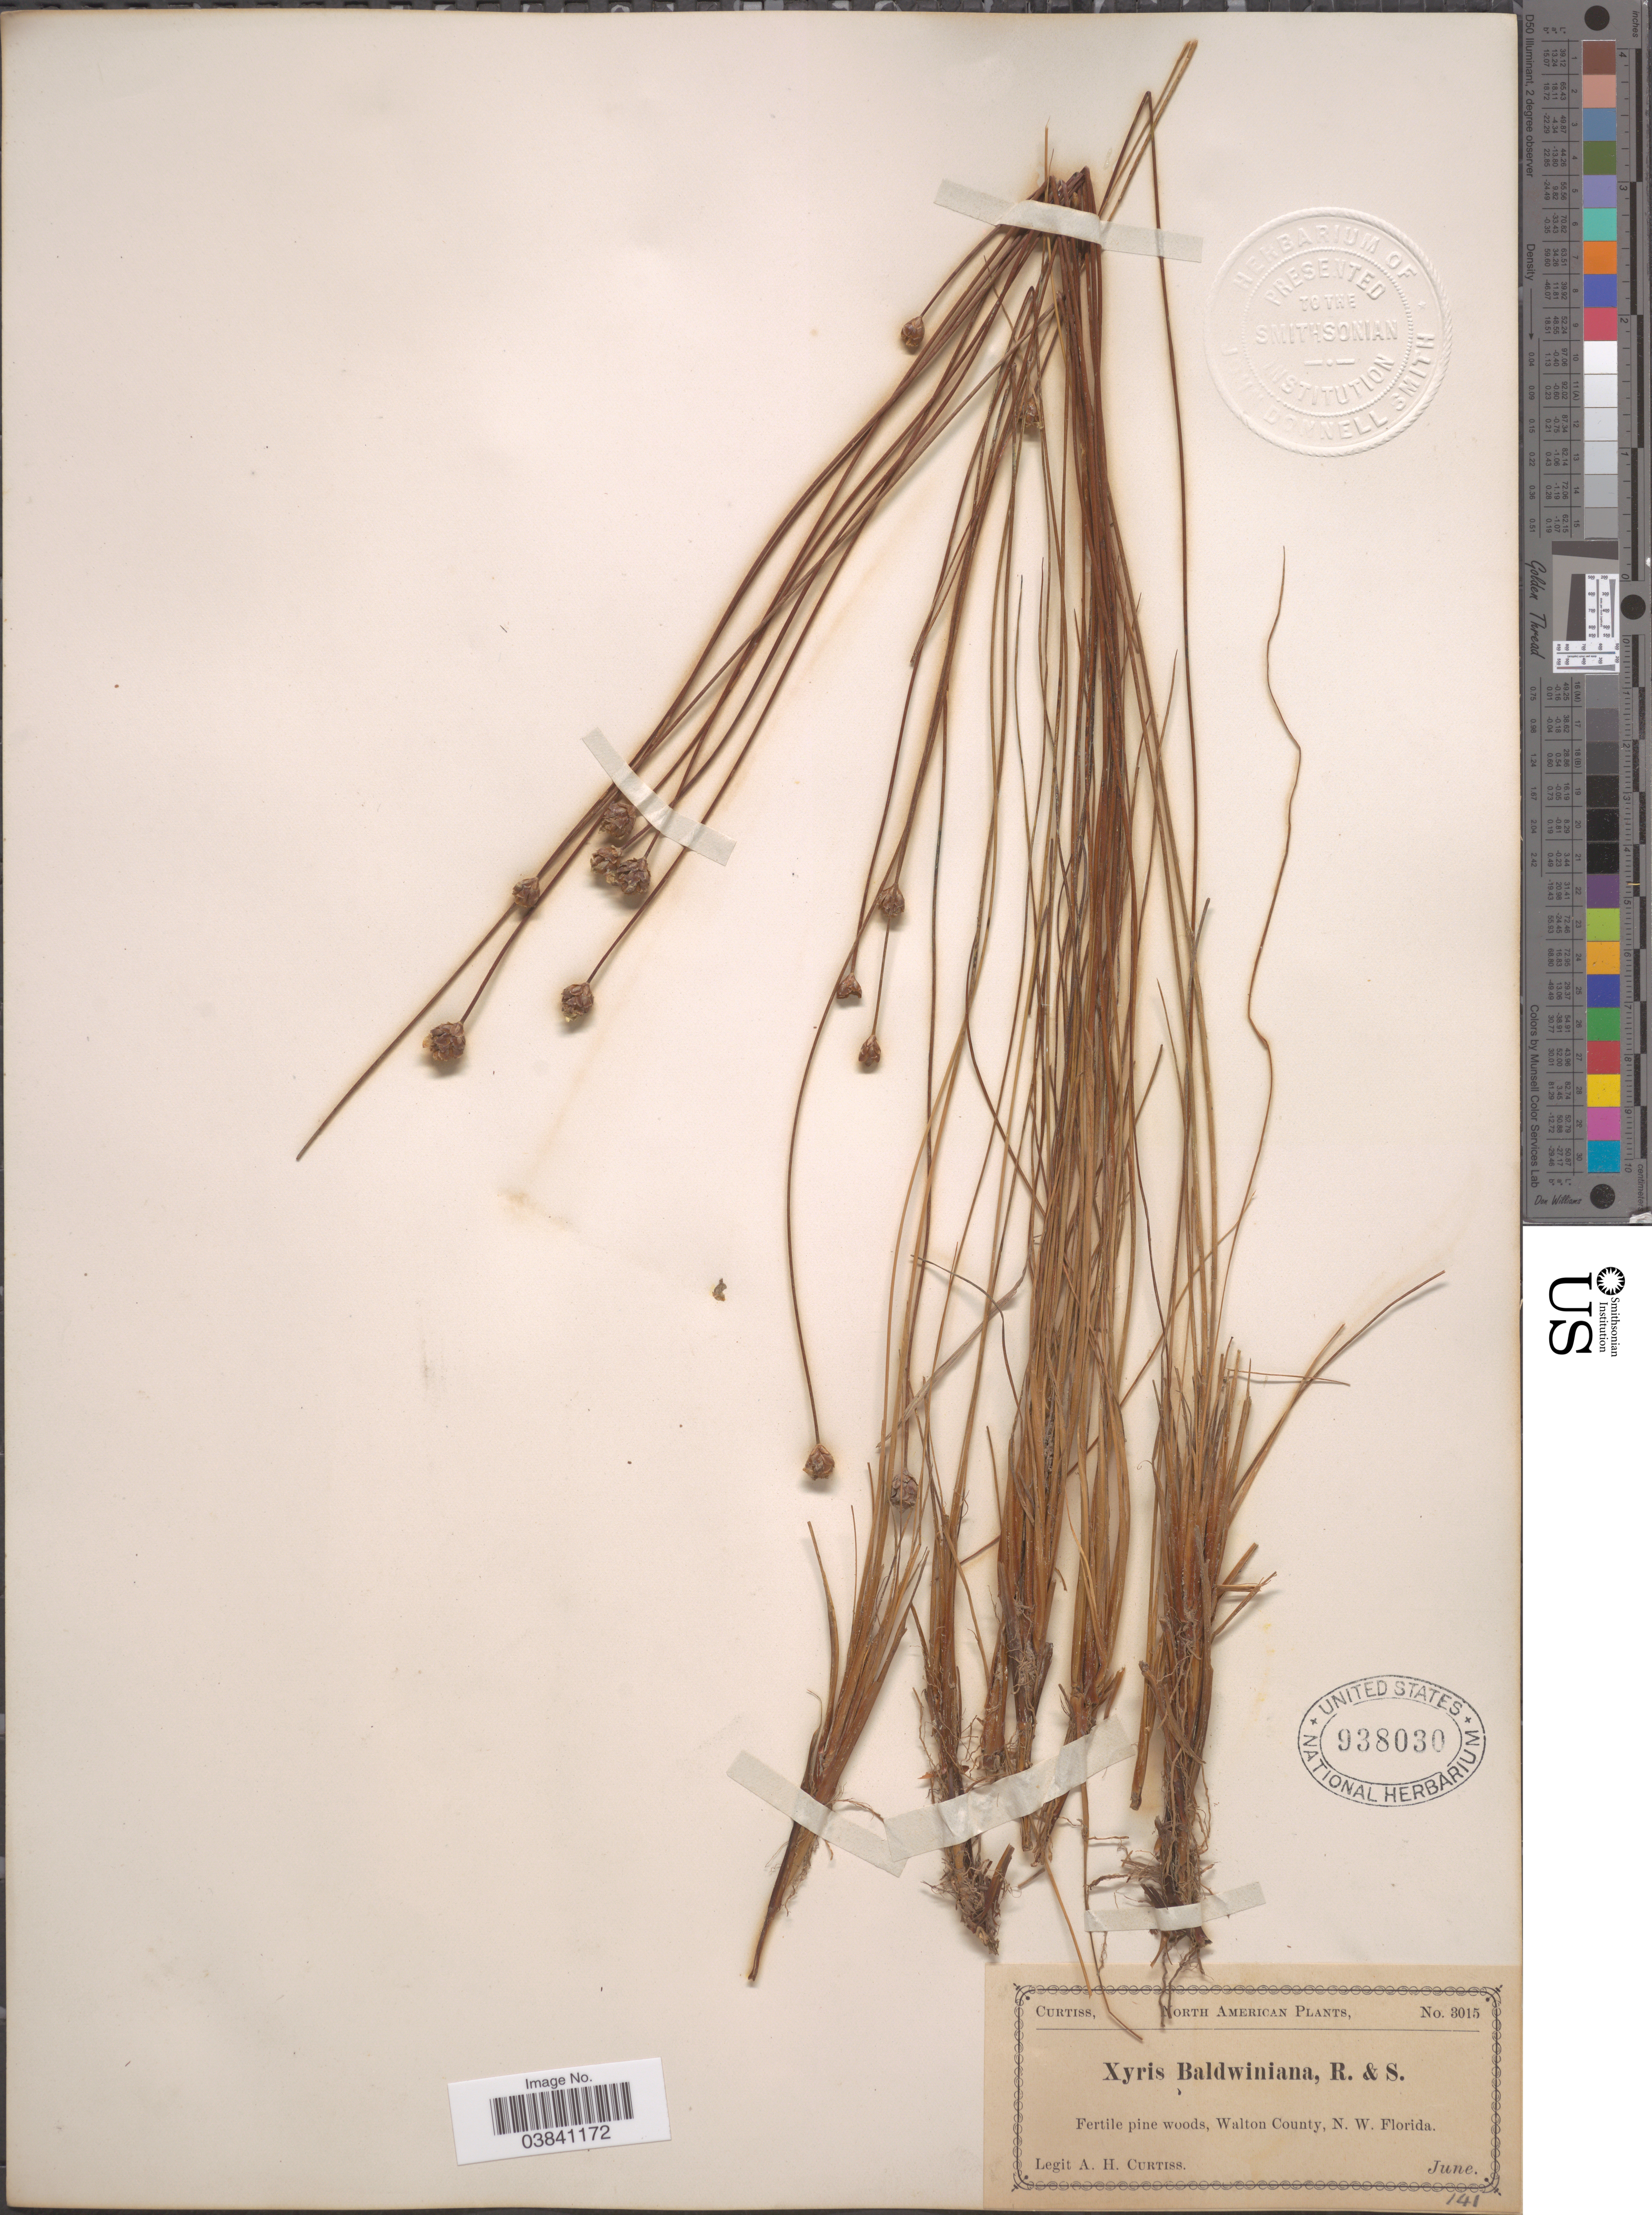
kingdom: Plantae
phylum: Tracheophyta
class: Liliopsida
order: Poales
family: Xyridaceae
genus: Xyris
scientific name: Xyris baldwiniana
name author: Schult.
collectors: A. H. Curtiss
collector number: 3015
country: United States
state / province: Florida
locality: Fertile pine woods, Walton County, N.W. Florida.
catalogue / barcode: US 938030